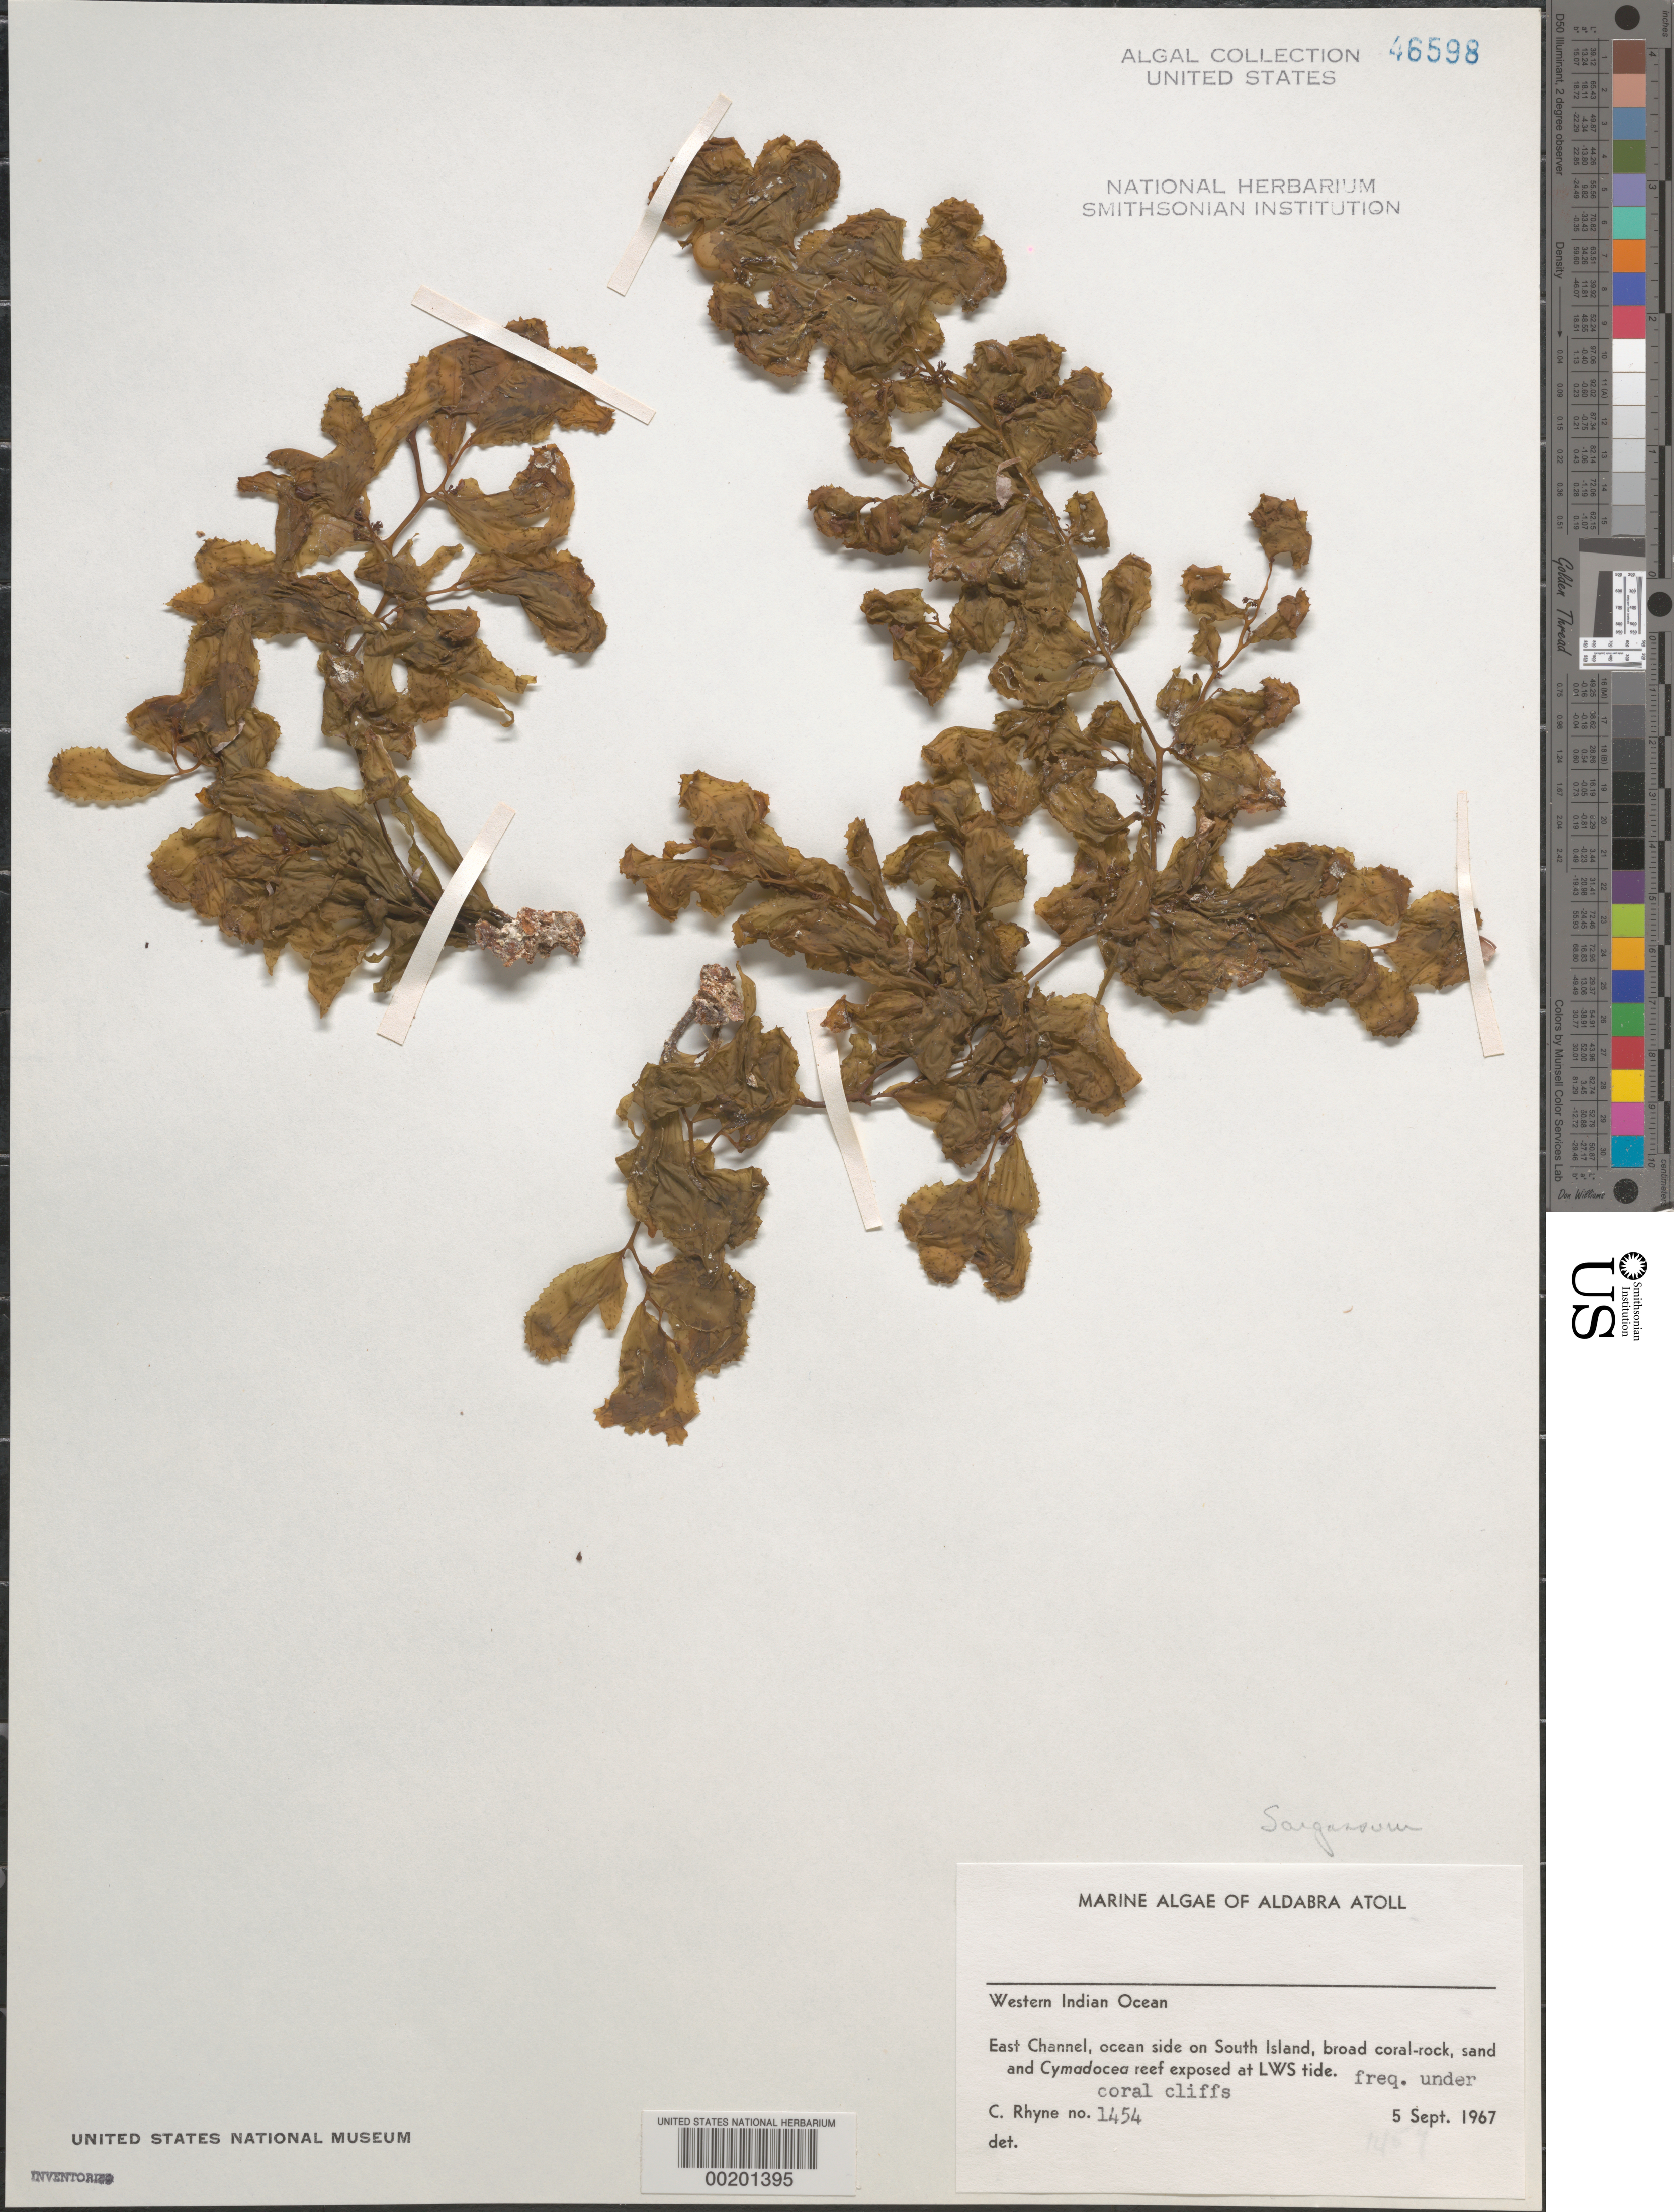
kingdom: Chromista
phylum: Ochrophyta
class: Phaeophyceae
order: Fucales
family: Sargassaceae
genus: Sargassum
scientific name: Sargassum sp.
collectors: C. Rhyne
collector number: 1454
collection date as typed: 05 Sep 1967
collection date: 1967-09-05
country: Seychelles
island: Aldabra Atoll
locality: East Channel by South Island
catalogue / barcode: US 46598